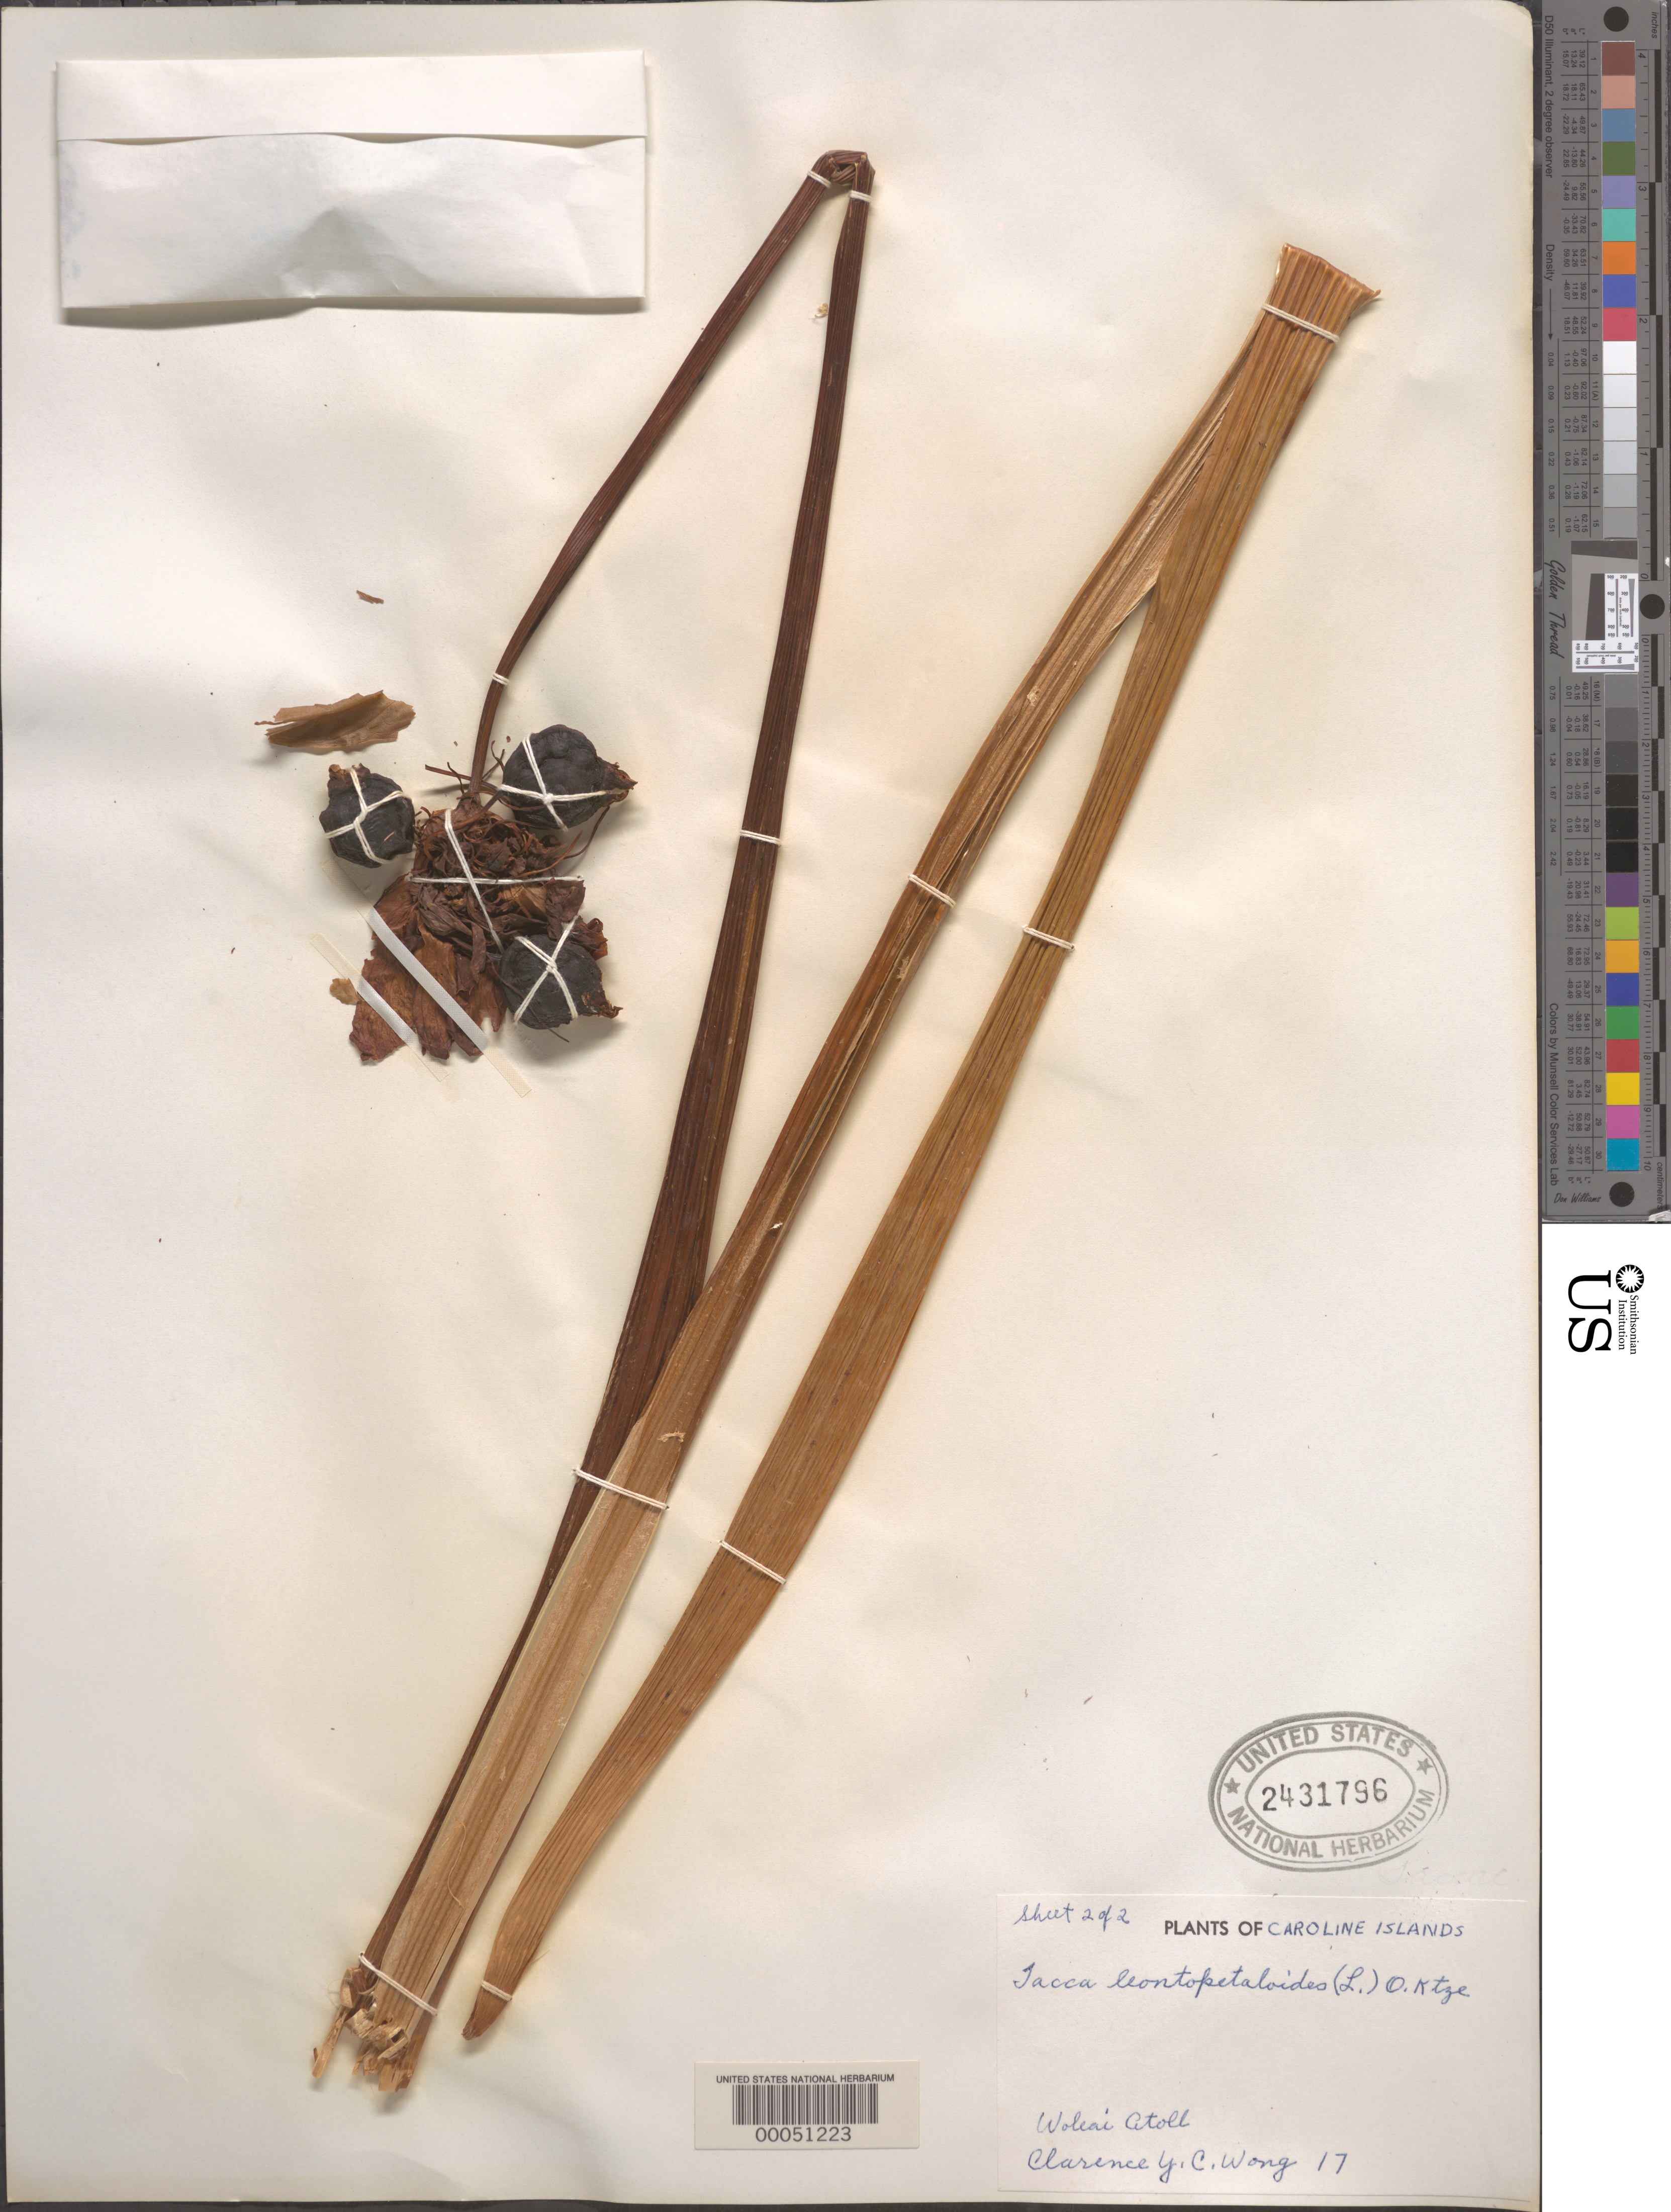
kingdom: Plantae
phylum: Tracheophyta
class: Liliopsida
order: Dioscoreales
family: Dioscoreaceae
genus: Tacca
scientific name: Tacca leontopetaloides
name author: (L.) Kuntze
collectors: C. Y. C. Wong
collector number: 17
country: Micronesia, Federated States of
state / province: Yap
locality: Caroline Islands. Woleai Atoll.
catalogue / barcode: US 2431796